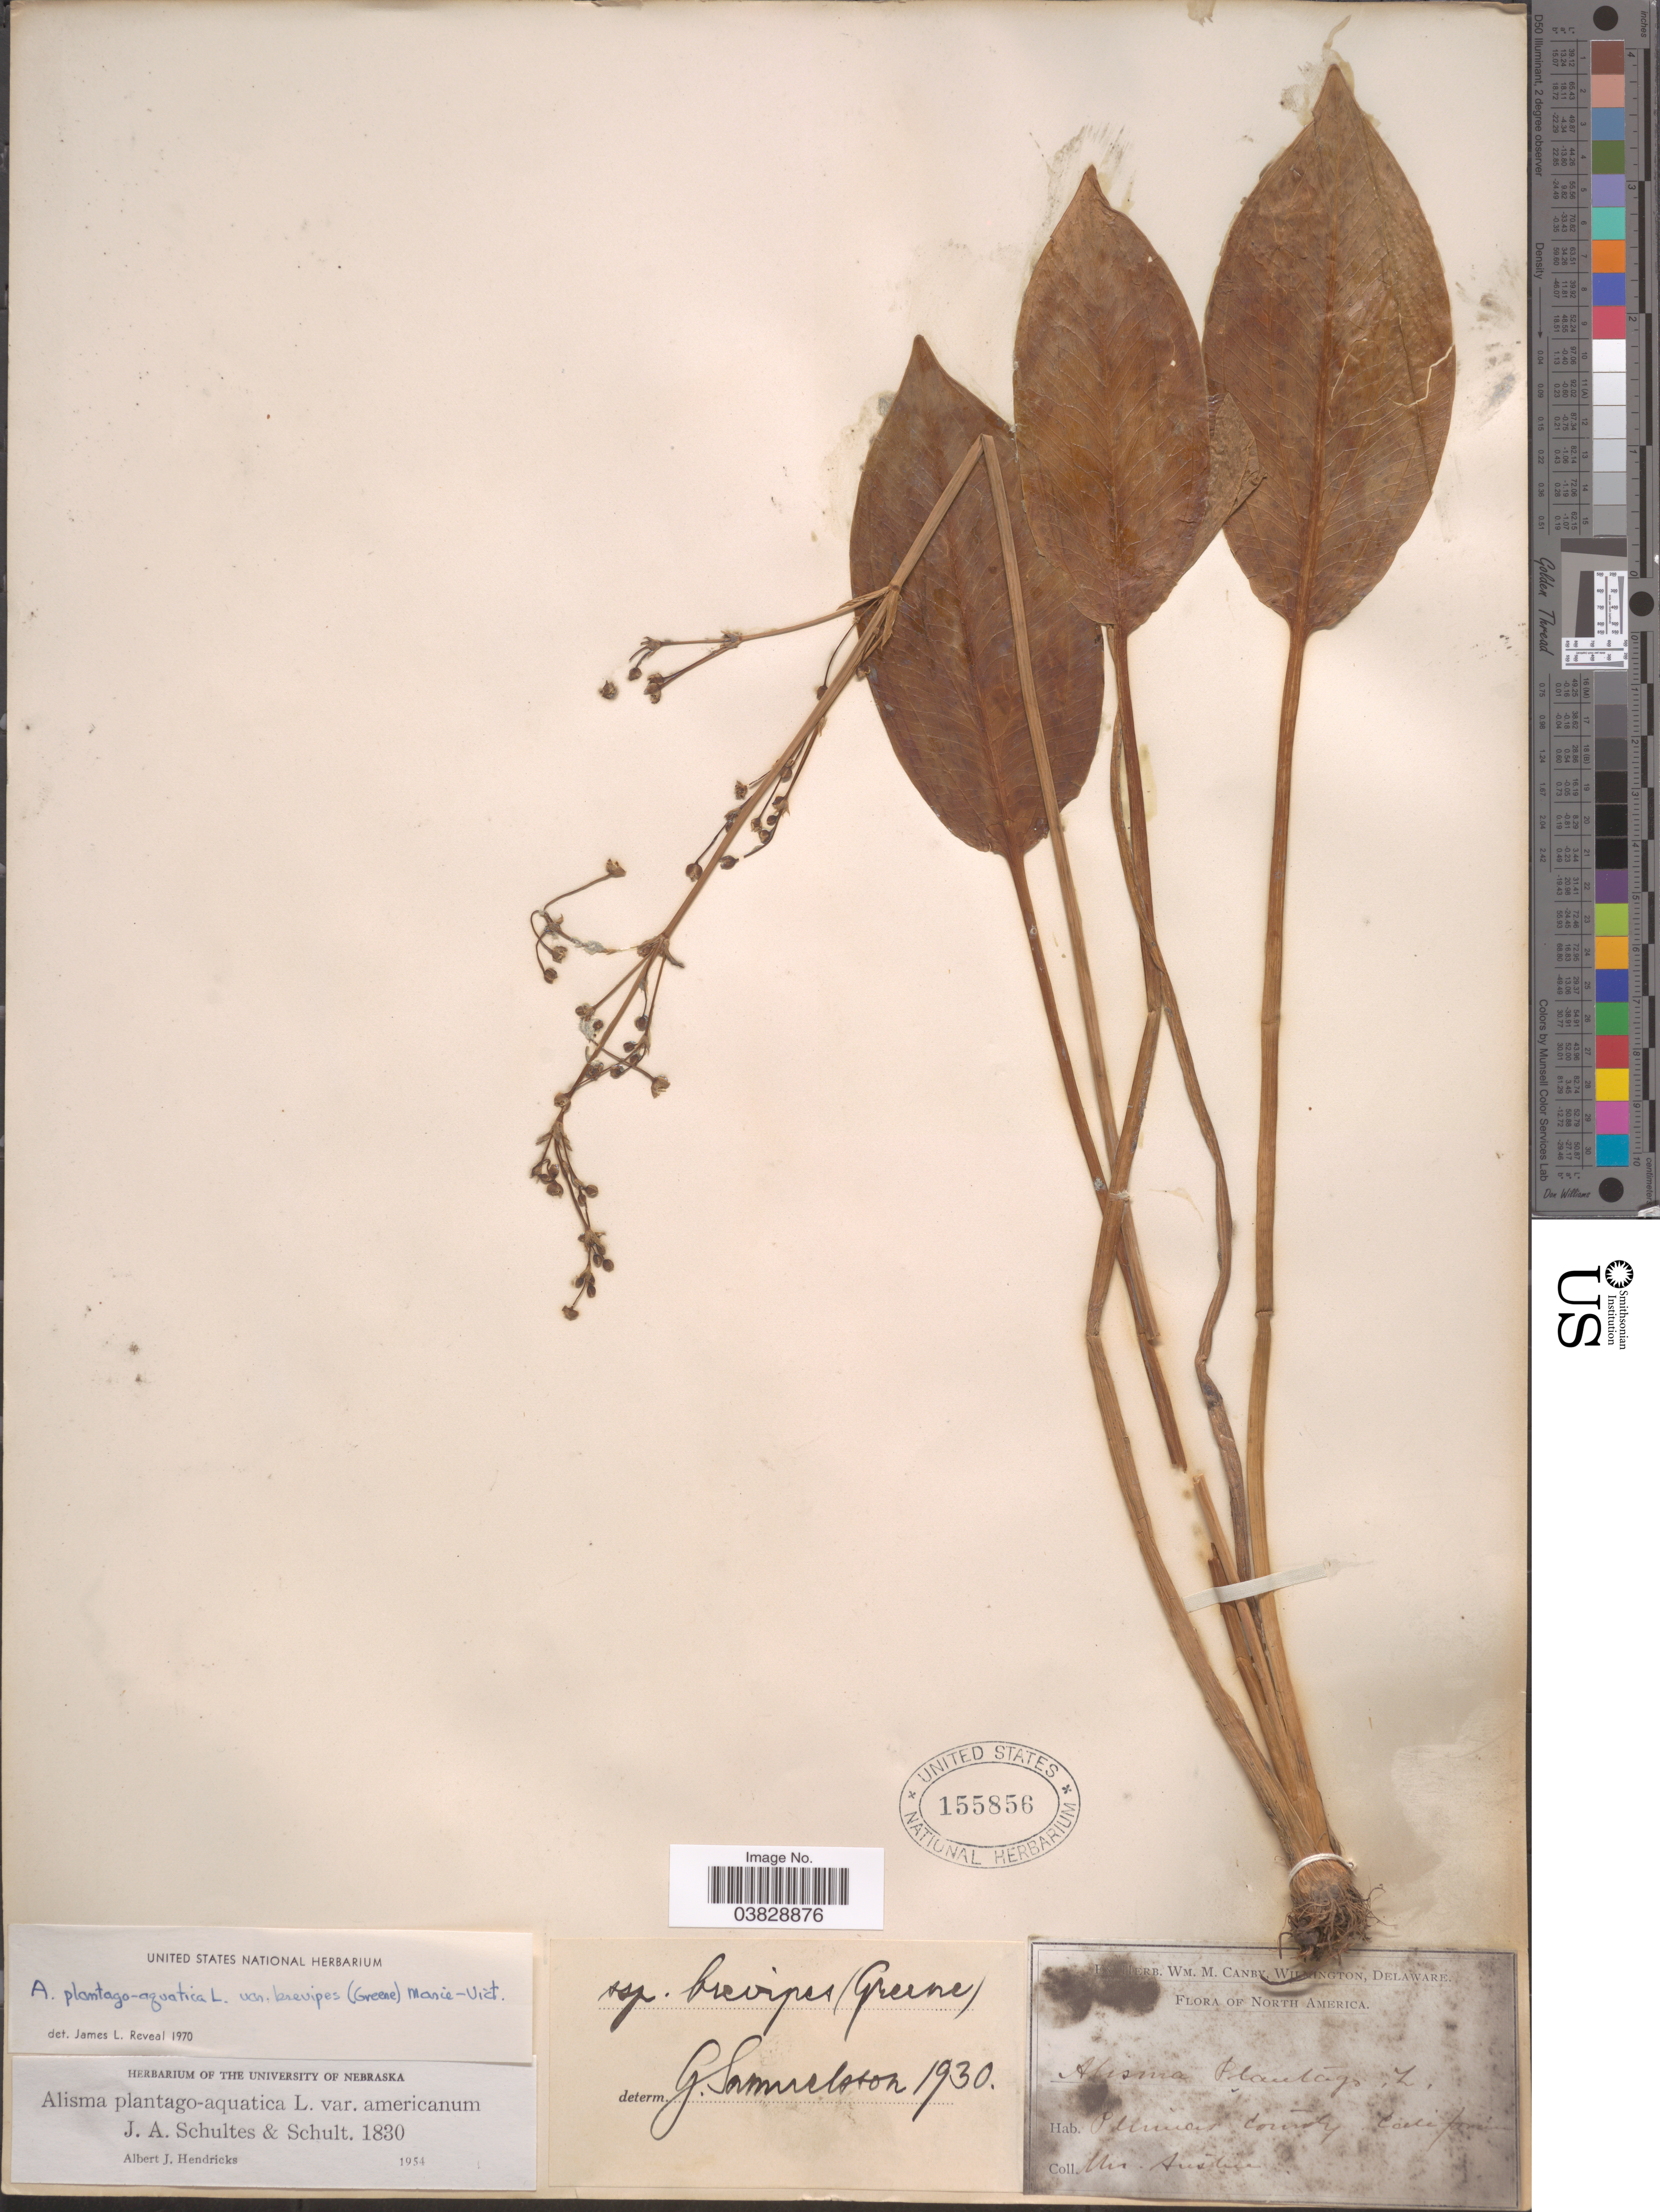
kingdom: Plantae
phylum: Tracheophyta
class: Liliopsida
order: Alismatales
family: Alismataceae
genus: Alisma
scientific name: Alisma plantago-aquatica var. americanum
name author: L.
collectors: Austin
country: United States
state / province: California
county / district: Plumas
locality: Plimas County.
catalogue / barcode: US 155856